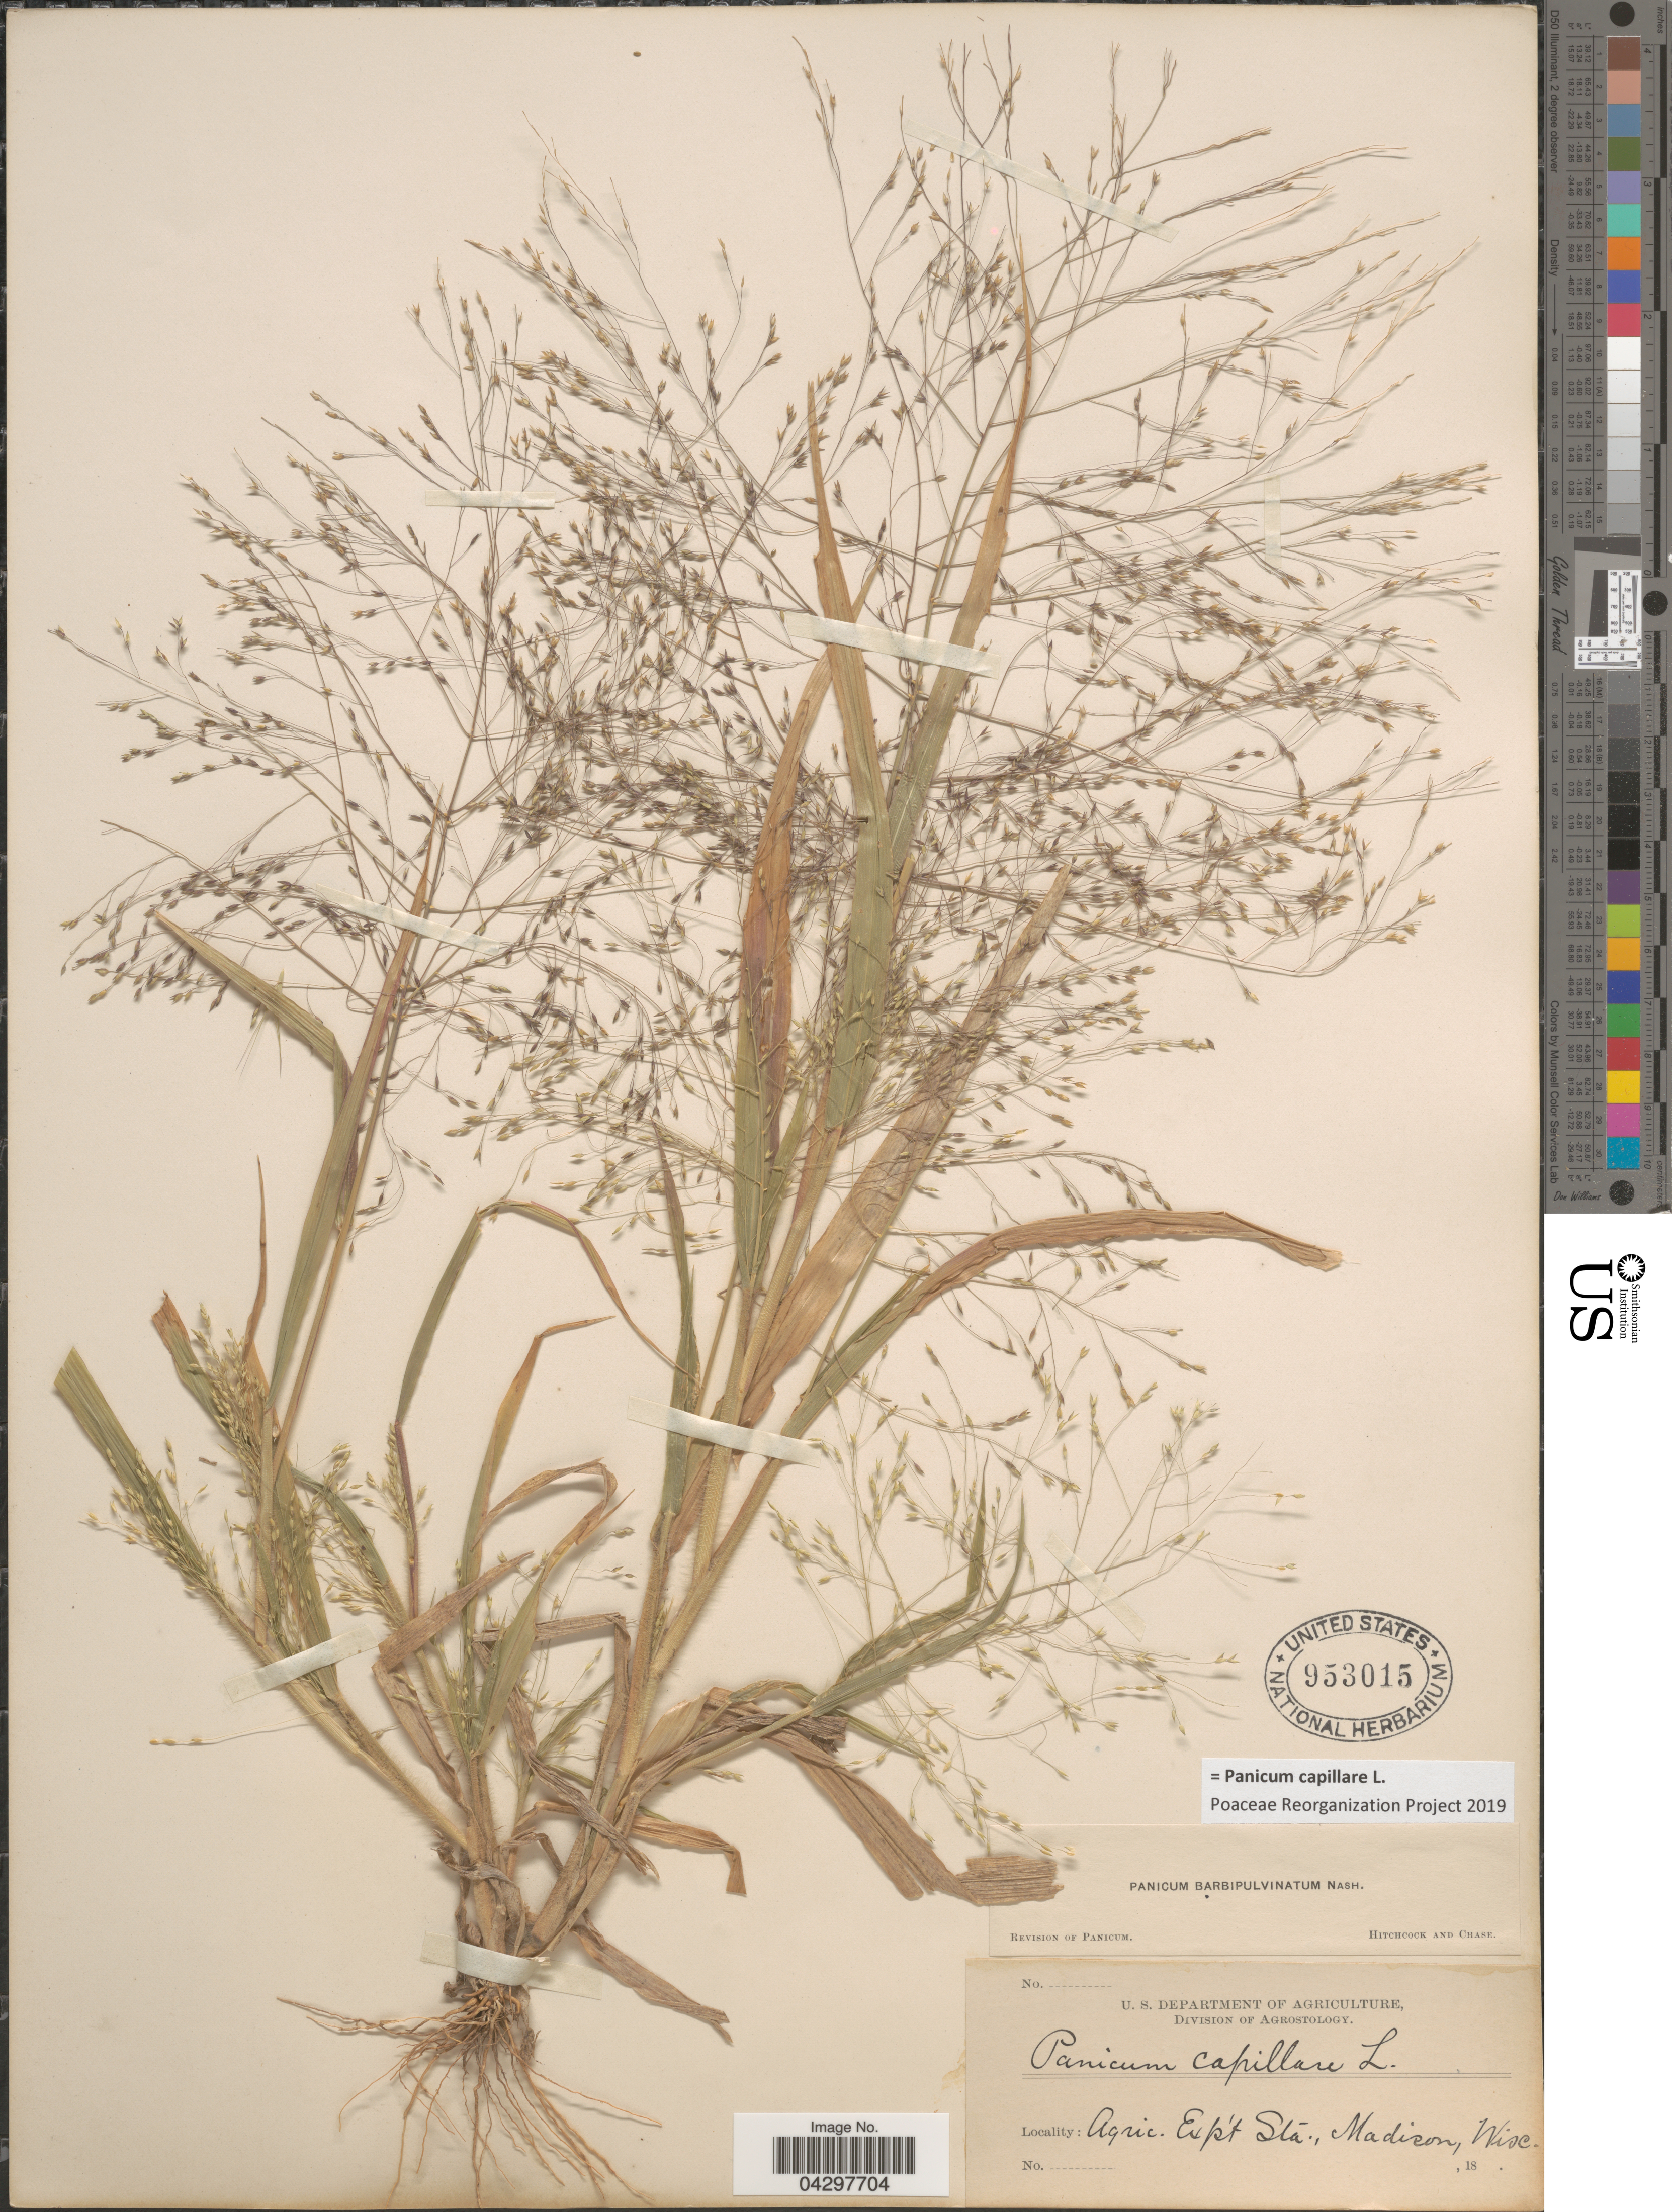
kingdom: Plantae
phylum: Tracheophyta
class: Liliopsida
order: Poales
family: Poaceae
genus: Panicum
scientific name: Panicum capillare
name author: L.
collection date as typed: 18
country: United States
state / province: Wisconsin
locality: Agric. Exp't Sta., Madison.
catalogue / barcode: US 953015